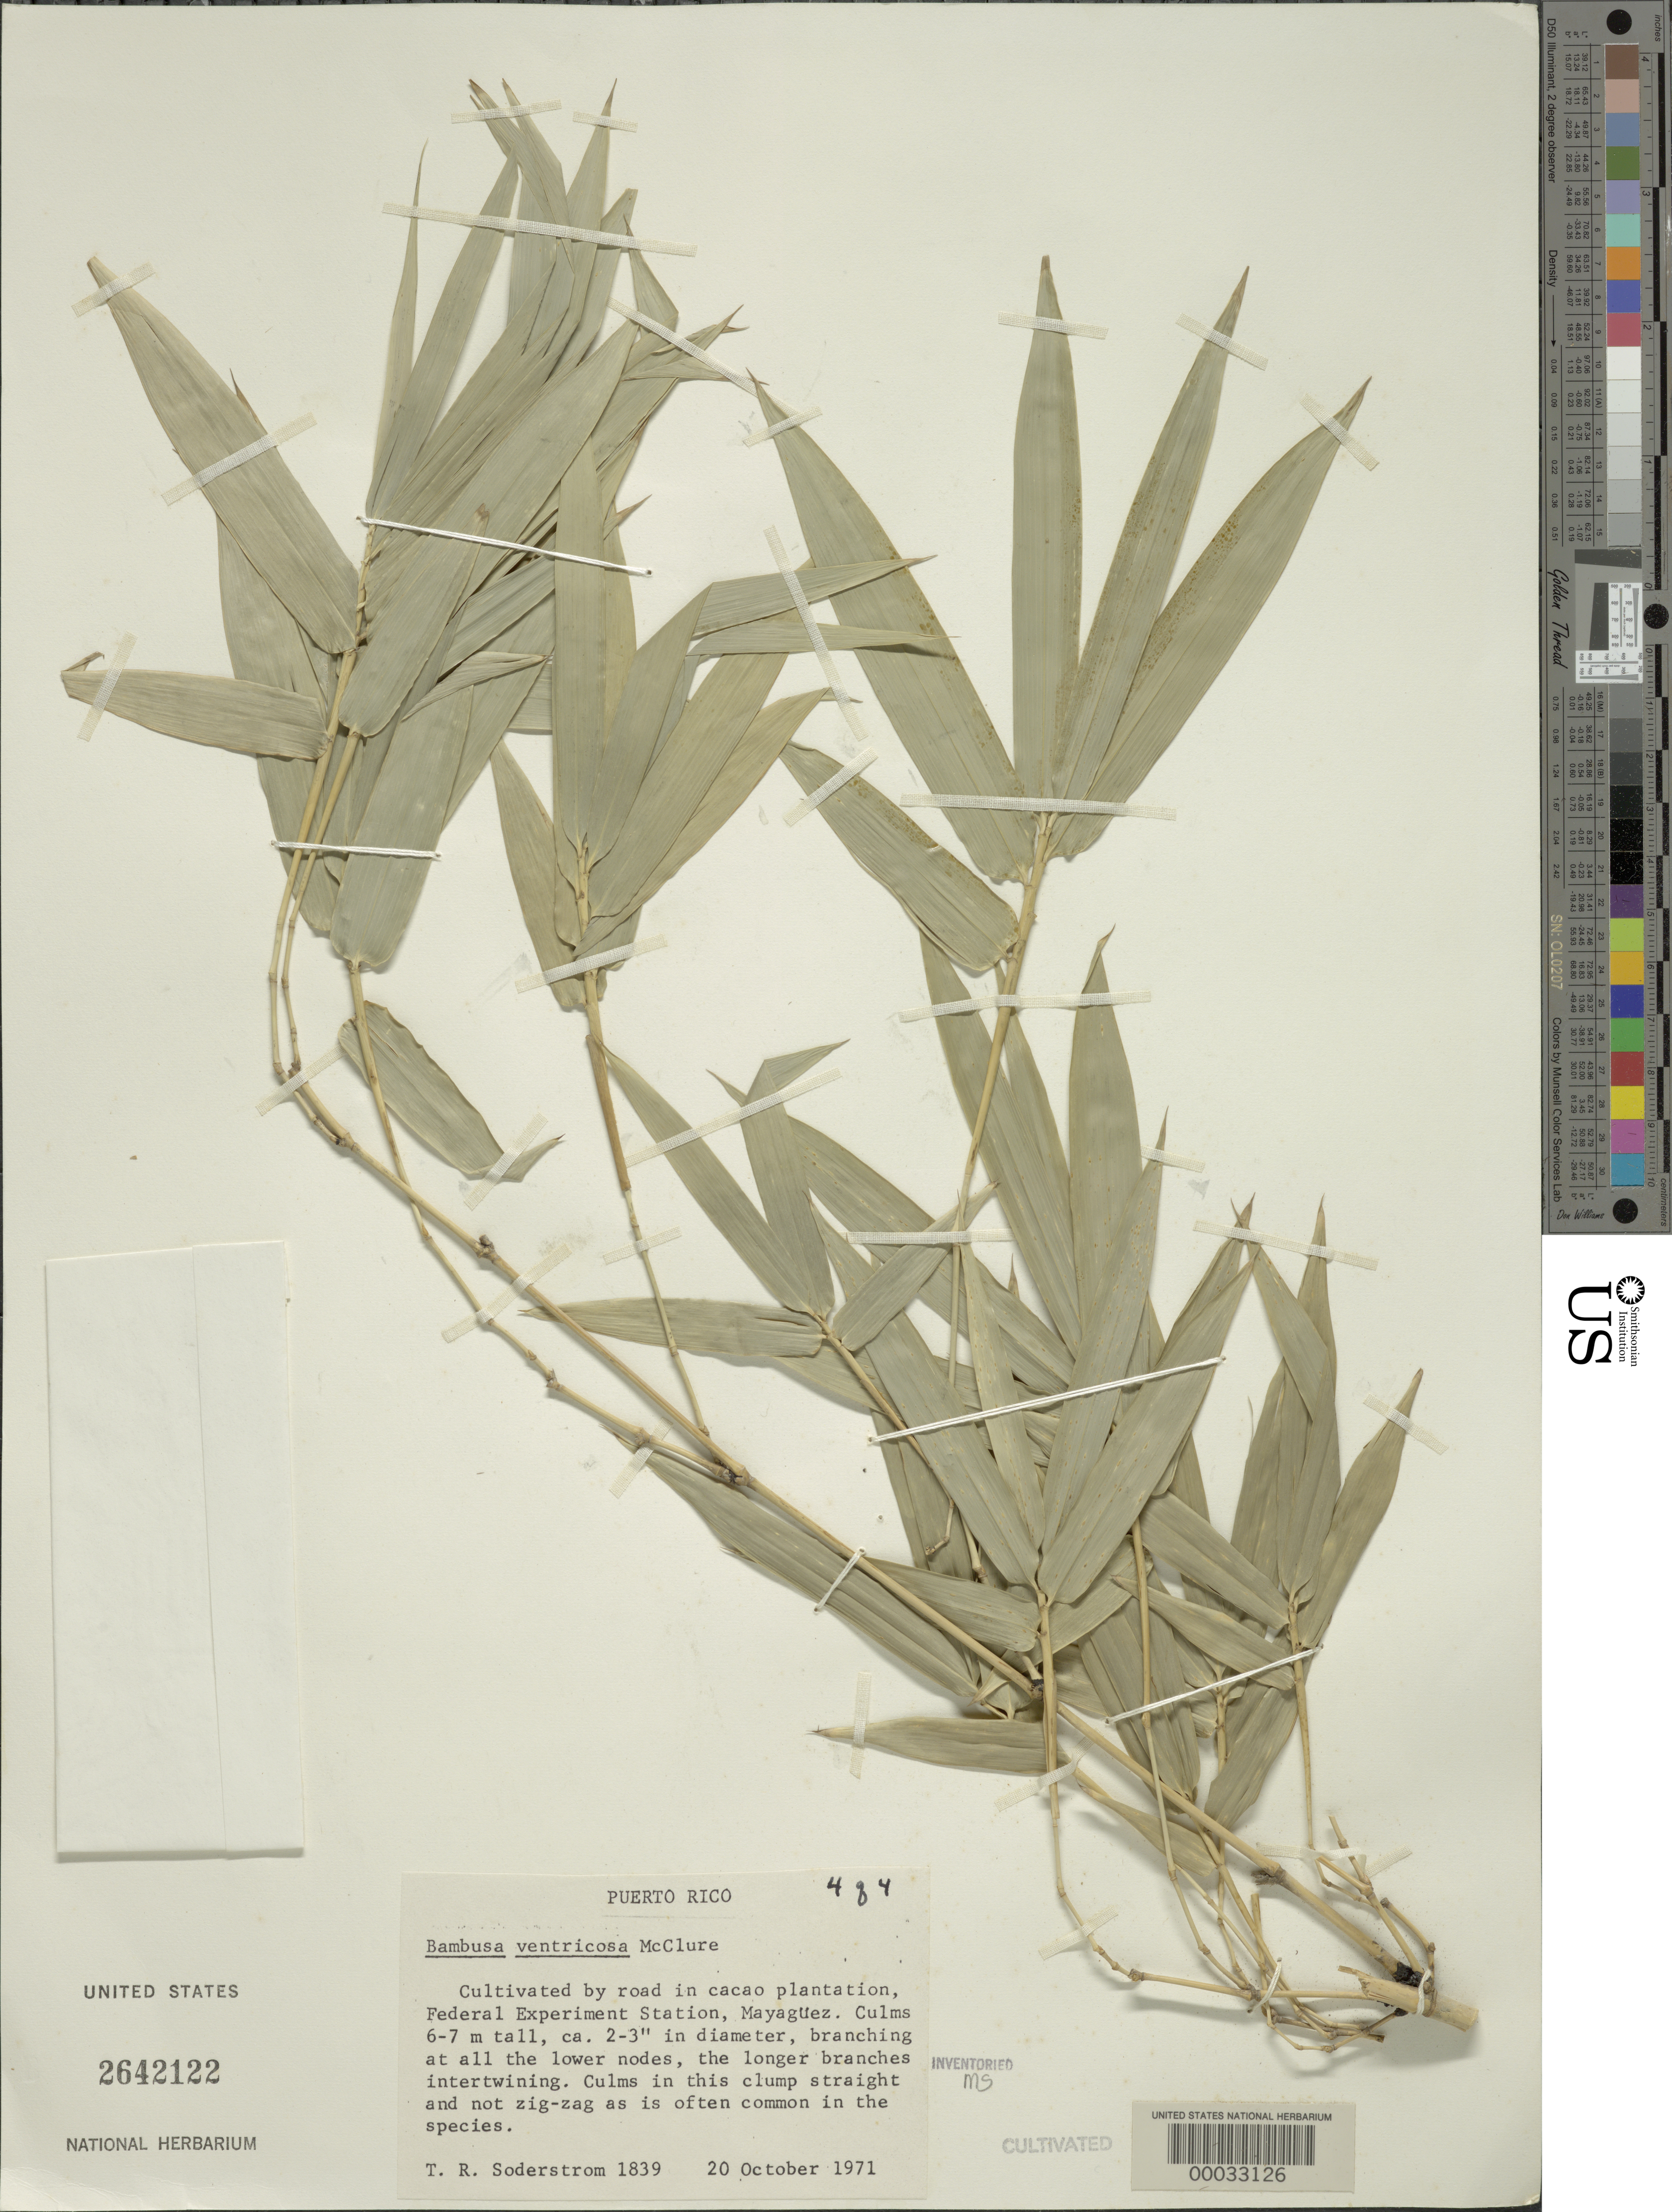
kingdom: Plantae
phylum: Tracheophyta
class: Liliopsida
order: Poales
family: Poaceae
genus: Bambusa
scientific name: Bambusa ventricosa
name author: McClure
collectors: T. R. Soderstrom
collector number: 1839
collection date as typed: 20 Oct 1971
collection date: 1971-10-20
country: Puerto Rico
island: Greater Antilles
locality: Federal Experimental Station-Mayaguez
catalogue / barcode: US 2642122